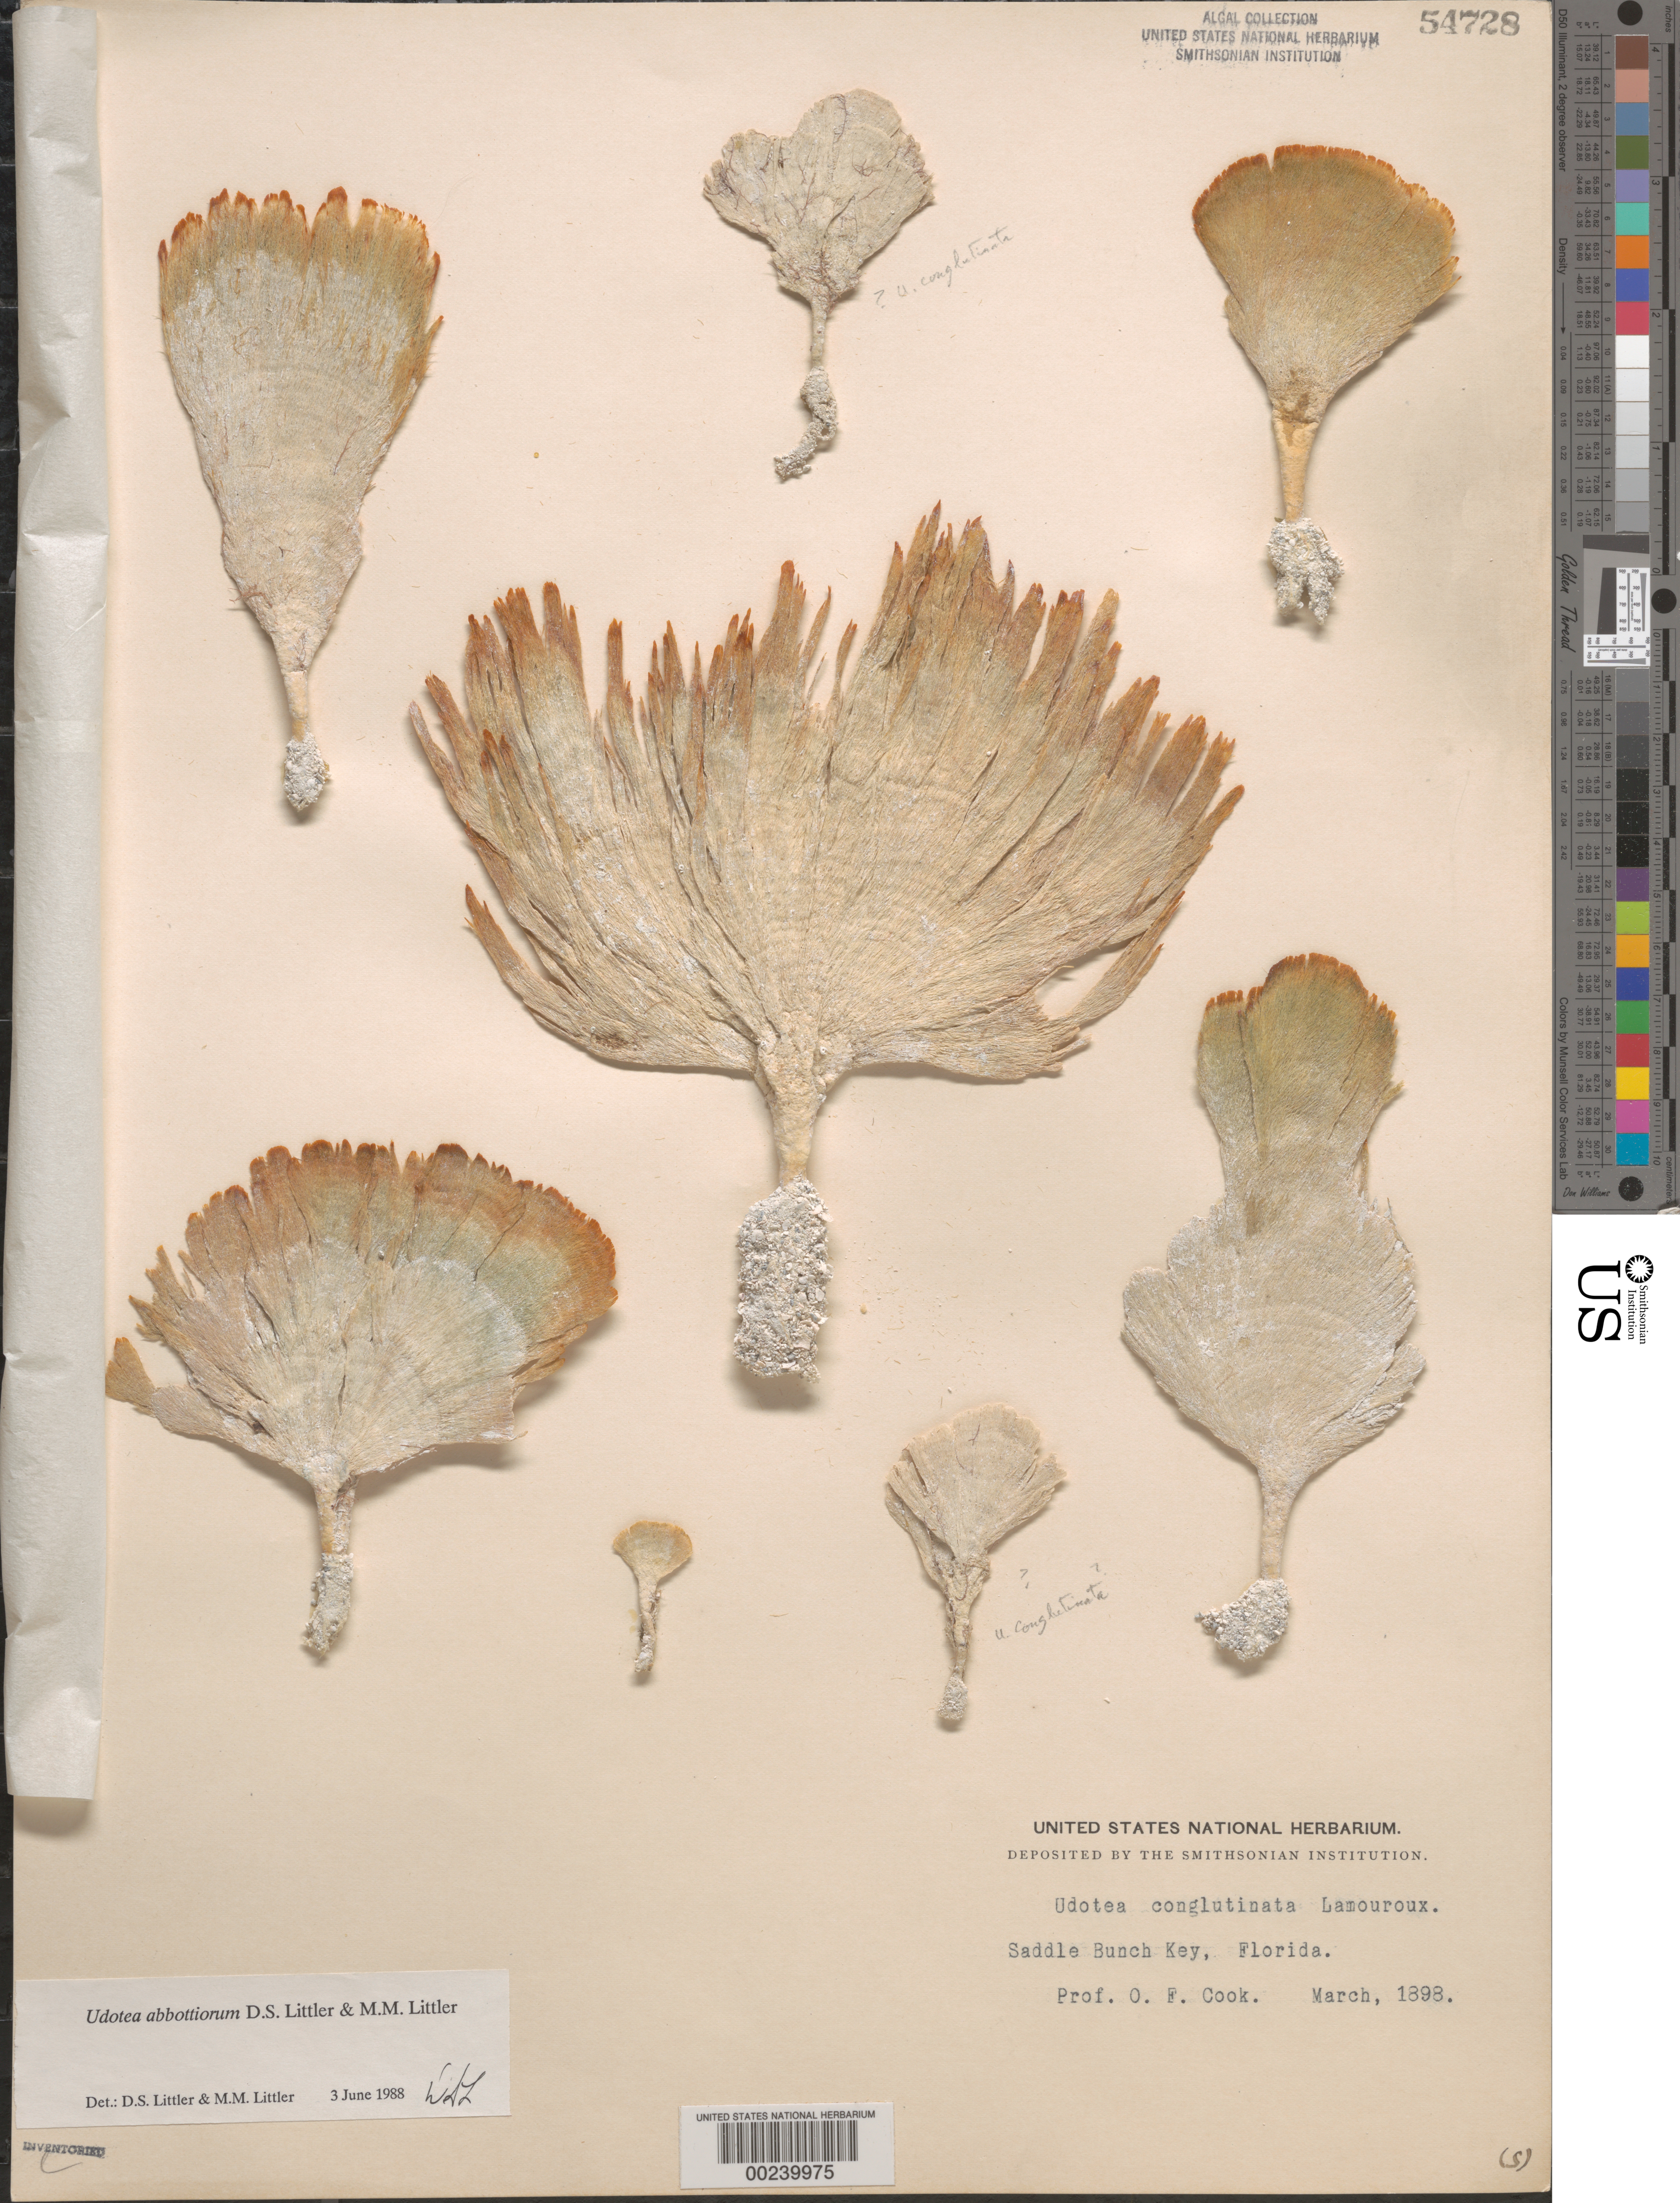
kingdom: Plantae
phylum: Chlorophyta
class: Ulvophyceae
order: Bryopsidales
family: Udoteaceae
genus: Udotea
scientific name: Udotea abbottiorum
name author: D.S. Littler & Littler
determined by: Littler, D. S.; Littler, M. M.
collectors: O. F. Cook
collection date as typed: Mar 1898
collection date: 1898-03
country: United States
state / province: Florida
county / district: Monroe County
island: Saddlebunch Keys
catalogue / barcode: US 54728